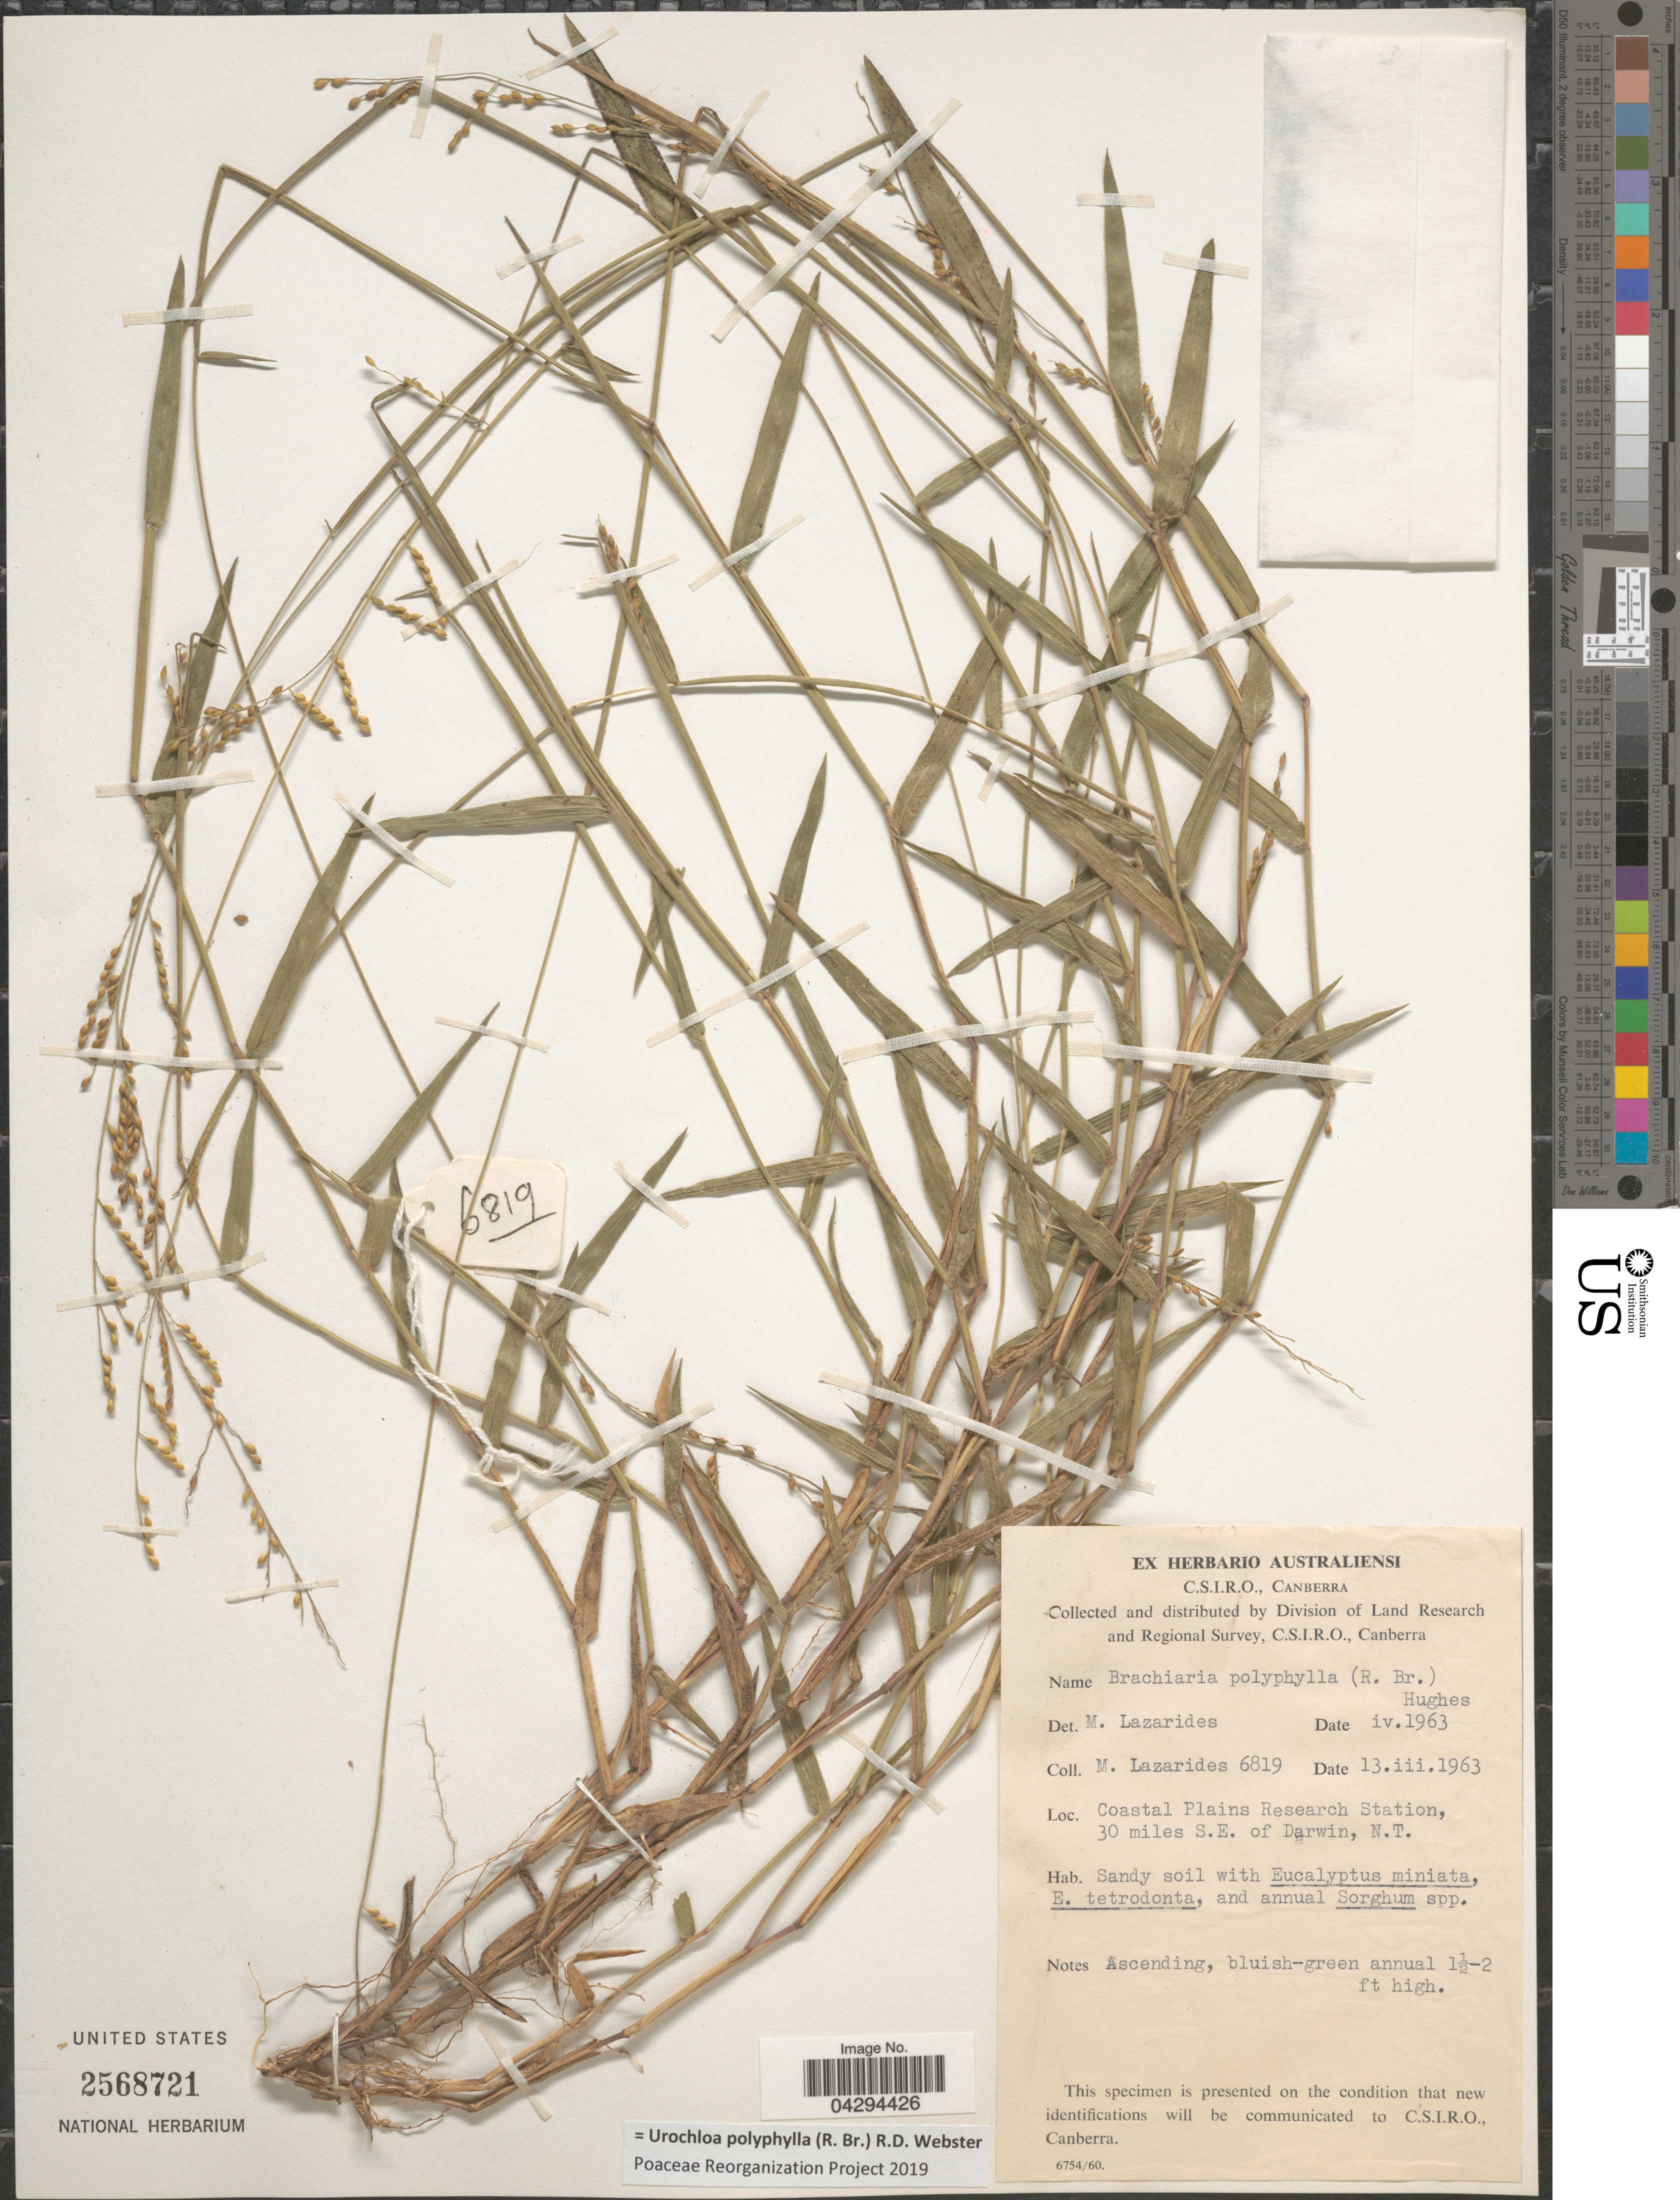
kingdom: Plantae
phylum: Tracheophyta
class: Liliopsida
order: Poales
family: Poaceae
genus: Urochloa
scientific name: Urochloa polyphylla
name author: (R. Br.) R.D. Webster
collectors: M. Lazarides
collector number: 6819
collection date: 1963-03-13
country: Australia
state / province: Northern Territory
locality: Division of Land Research and Regional Survey. Coastal Plains Research Station, 30 miles S.E. of Darwin.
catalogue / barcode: US 2568721